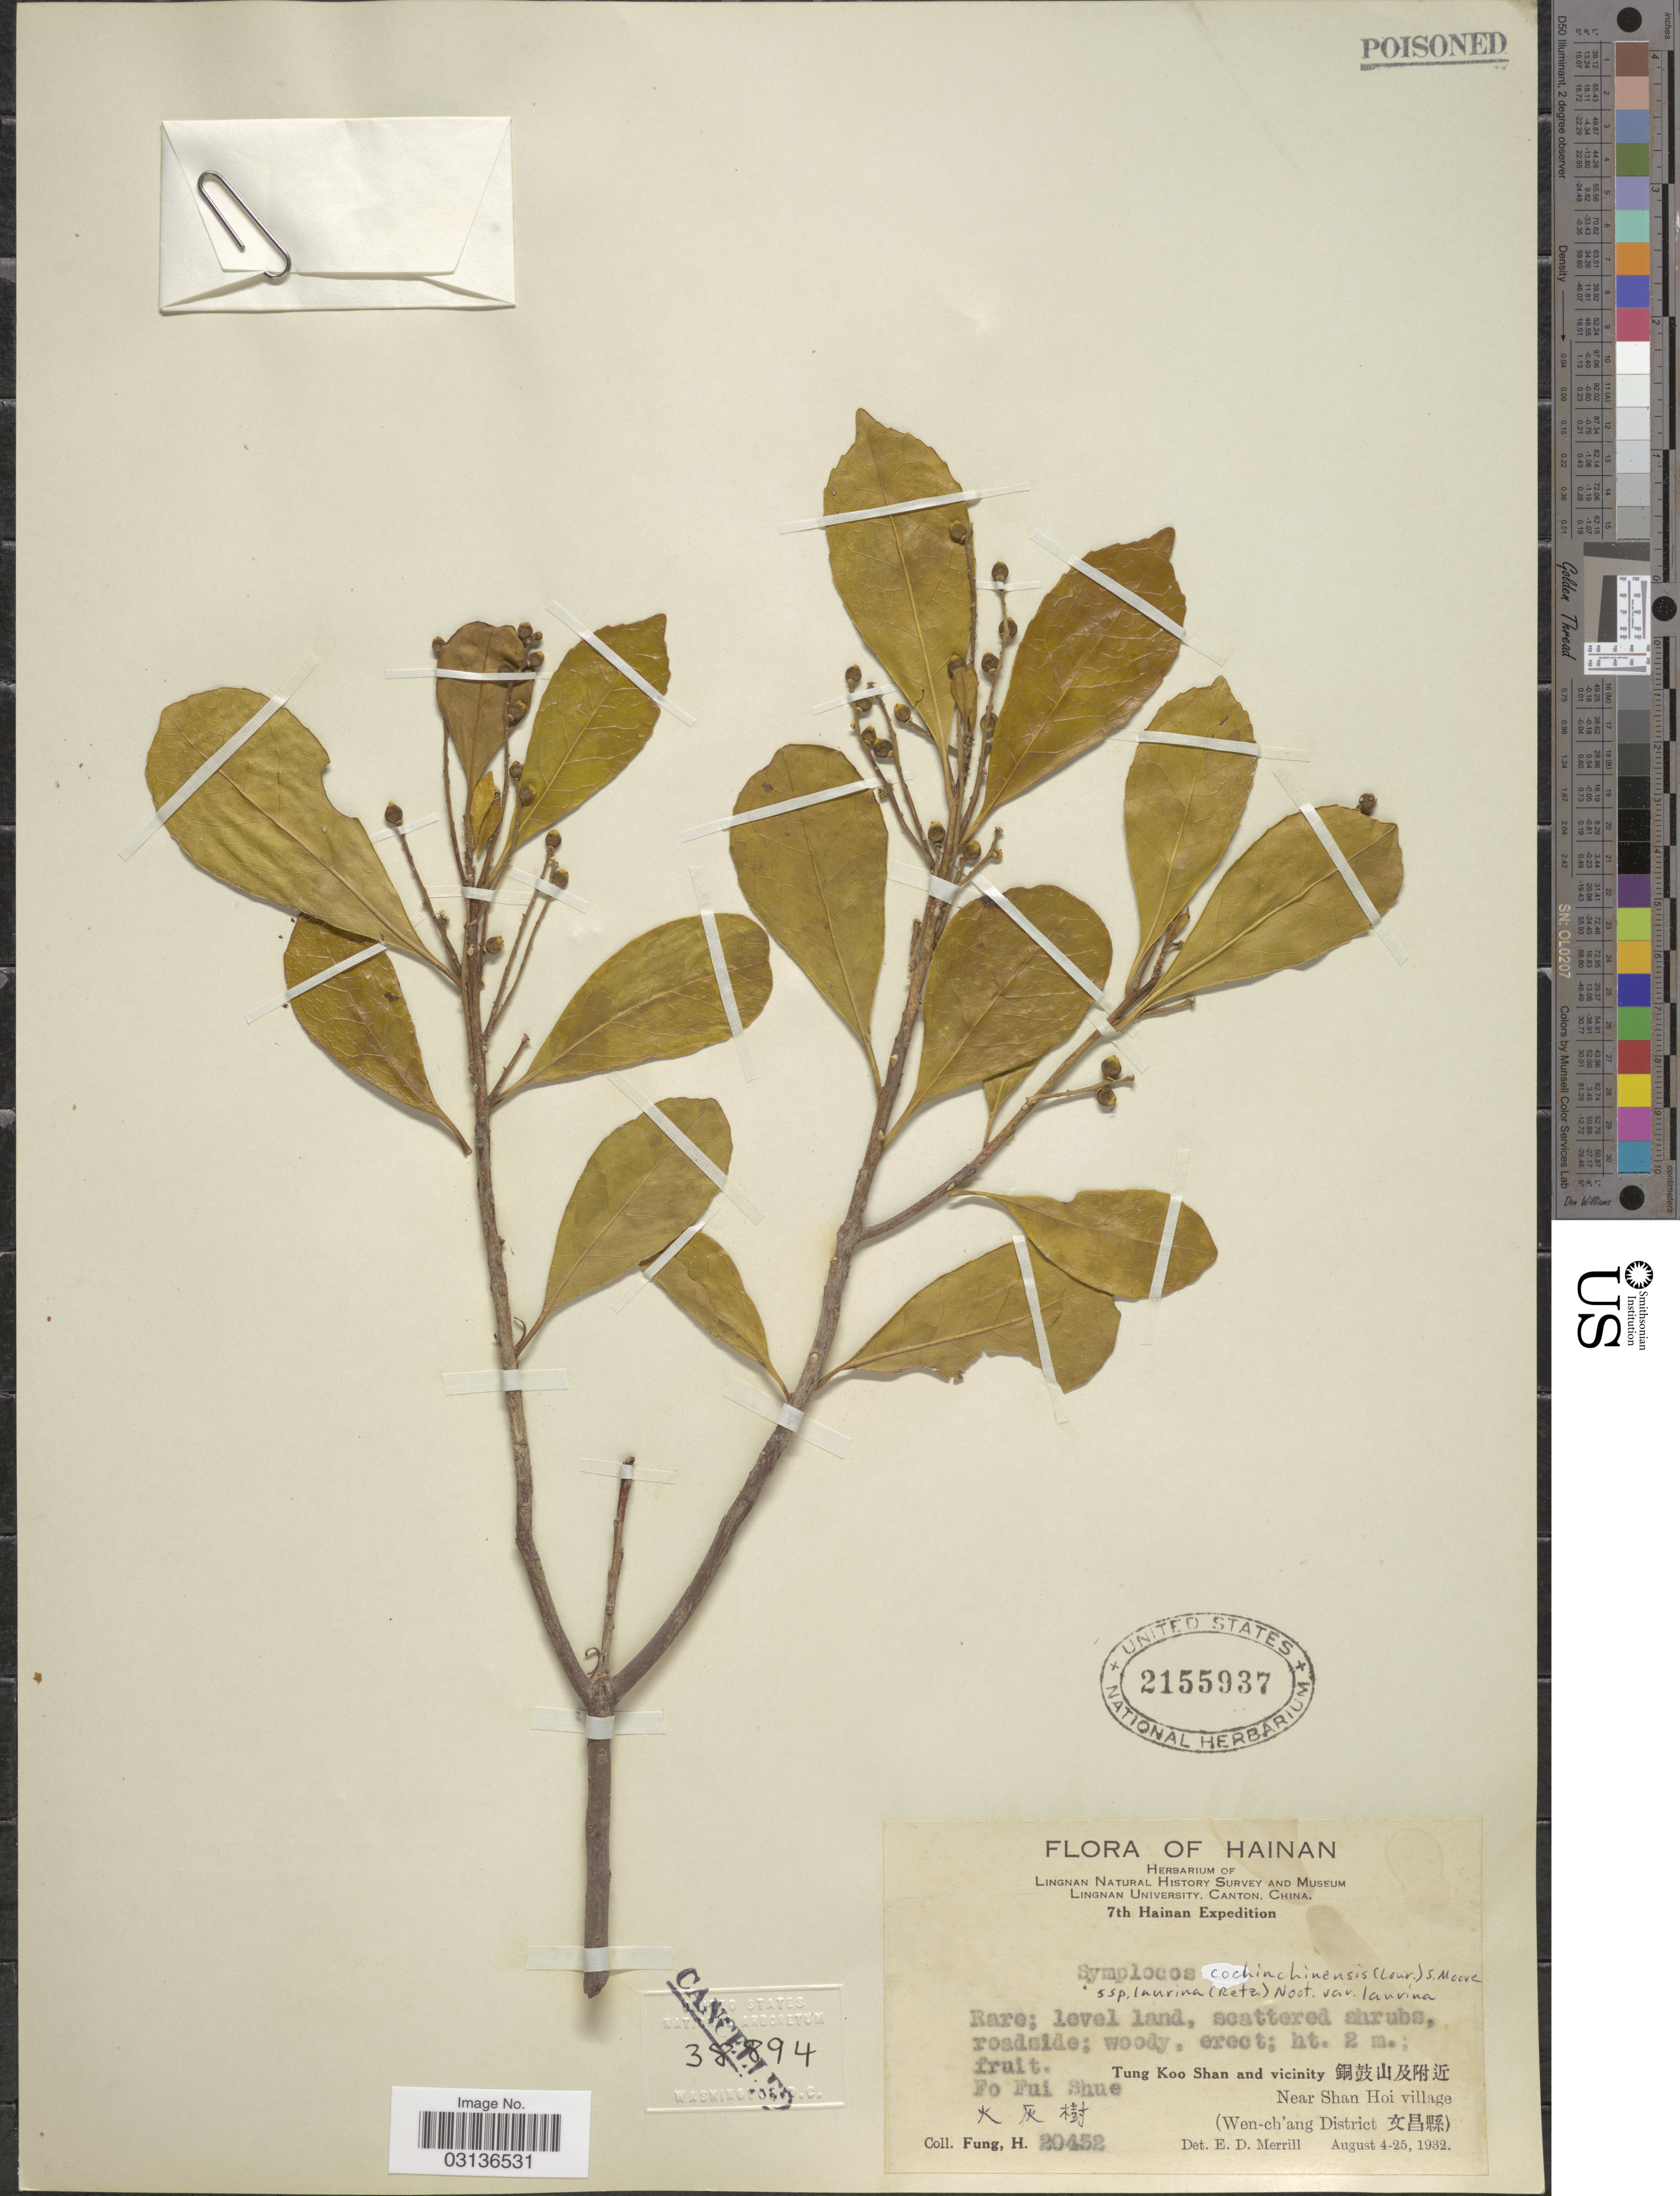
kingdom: Plantae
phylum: Tracheophyta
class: Magnoliopsida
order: Ericales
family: Symplocaceae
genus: Symplocos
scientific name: Symplocos cochinchinensis subsp. laurina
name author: (Retz.) Noot.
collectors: H. Fung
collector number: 20432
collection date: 1932-08-04/1932-08-25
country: China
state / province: Hainan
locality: Fo Fui Shue. Tung Koo Shan and vicinity. Near Shan Hoi village. (Wen-ch'ang District).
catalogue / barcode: US 2155937